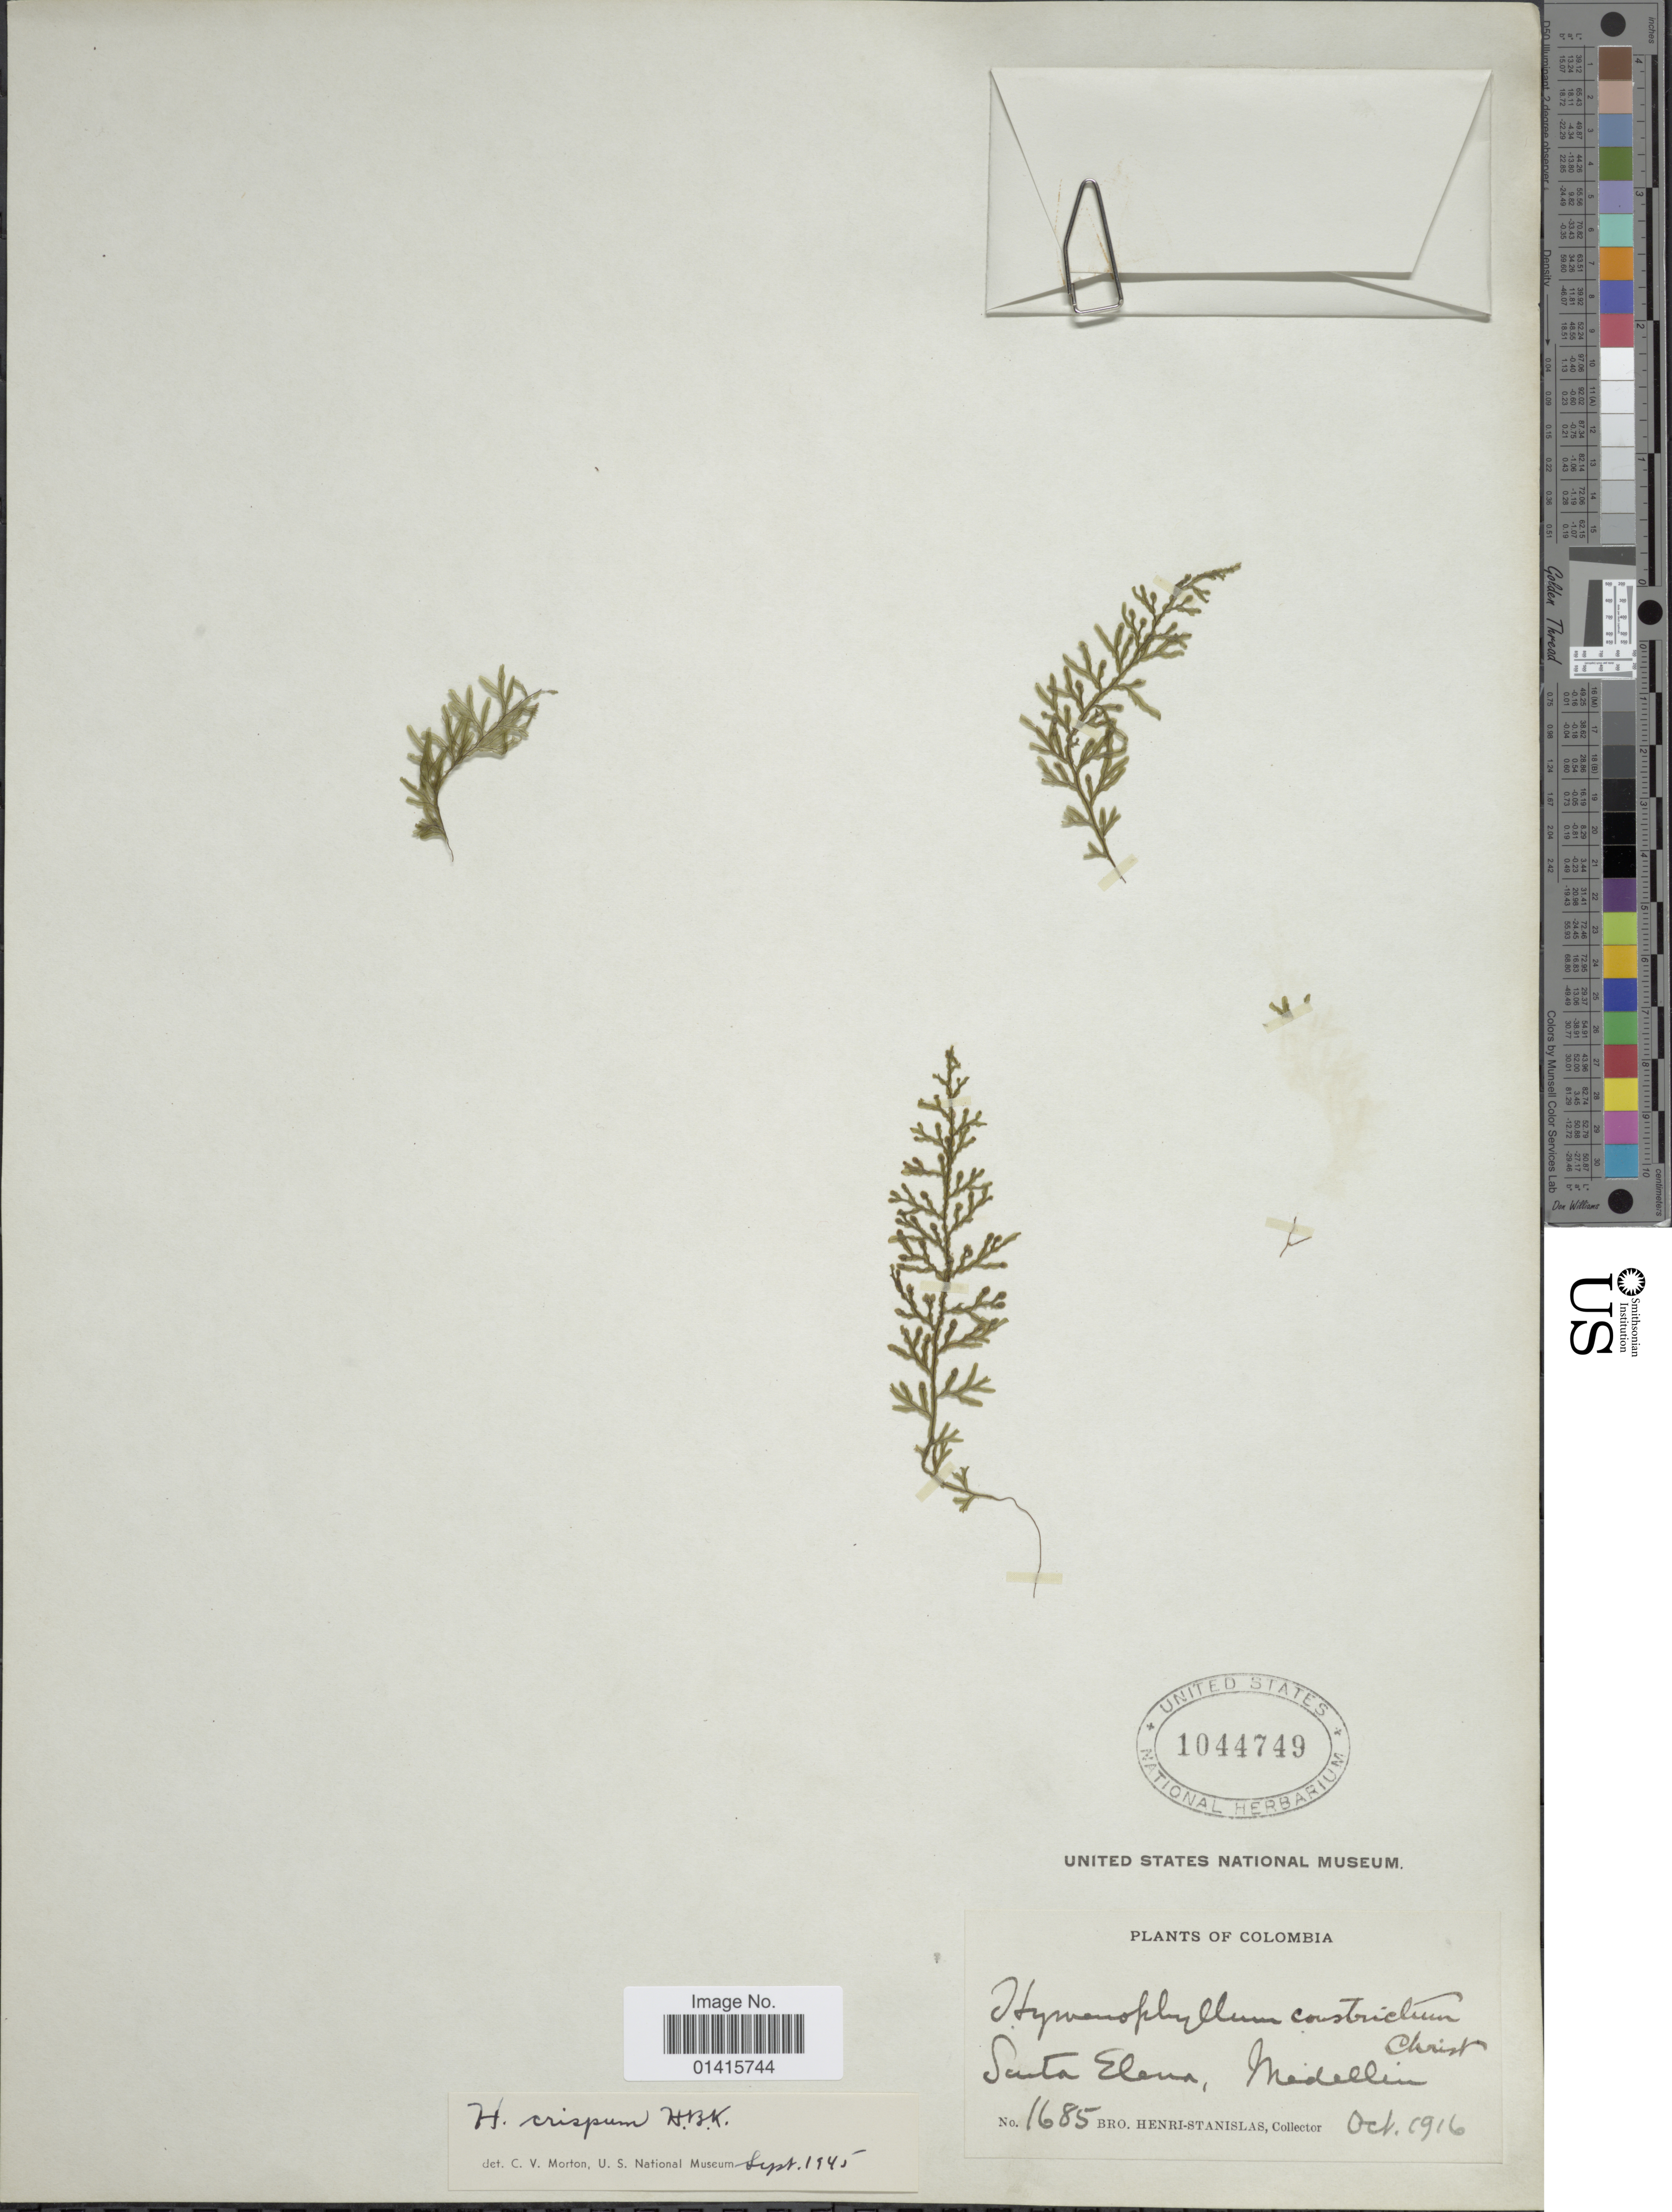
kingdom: Plantae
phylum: Tracheophyta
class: Polypodiopsida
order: Hymenophyllales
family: Hymenophyllaceae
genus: Hymenophyllum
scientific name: Hymenophyllum crispum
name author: Kunth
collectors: Henri-Stanislas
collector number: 1685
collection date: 1916-10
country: Colombia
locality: Santa Elena, Medellin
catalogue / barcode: US 1044749